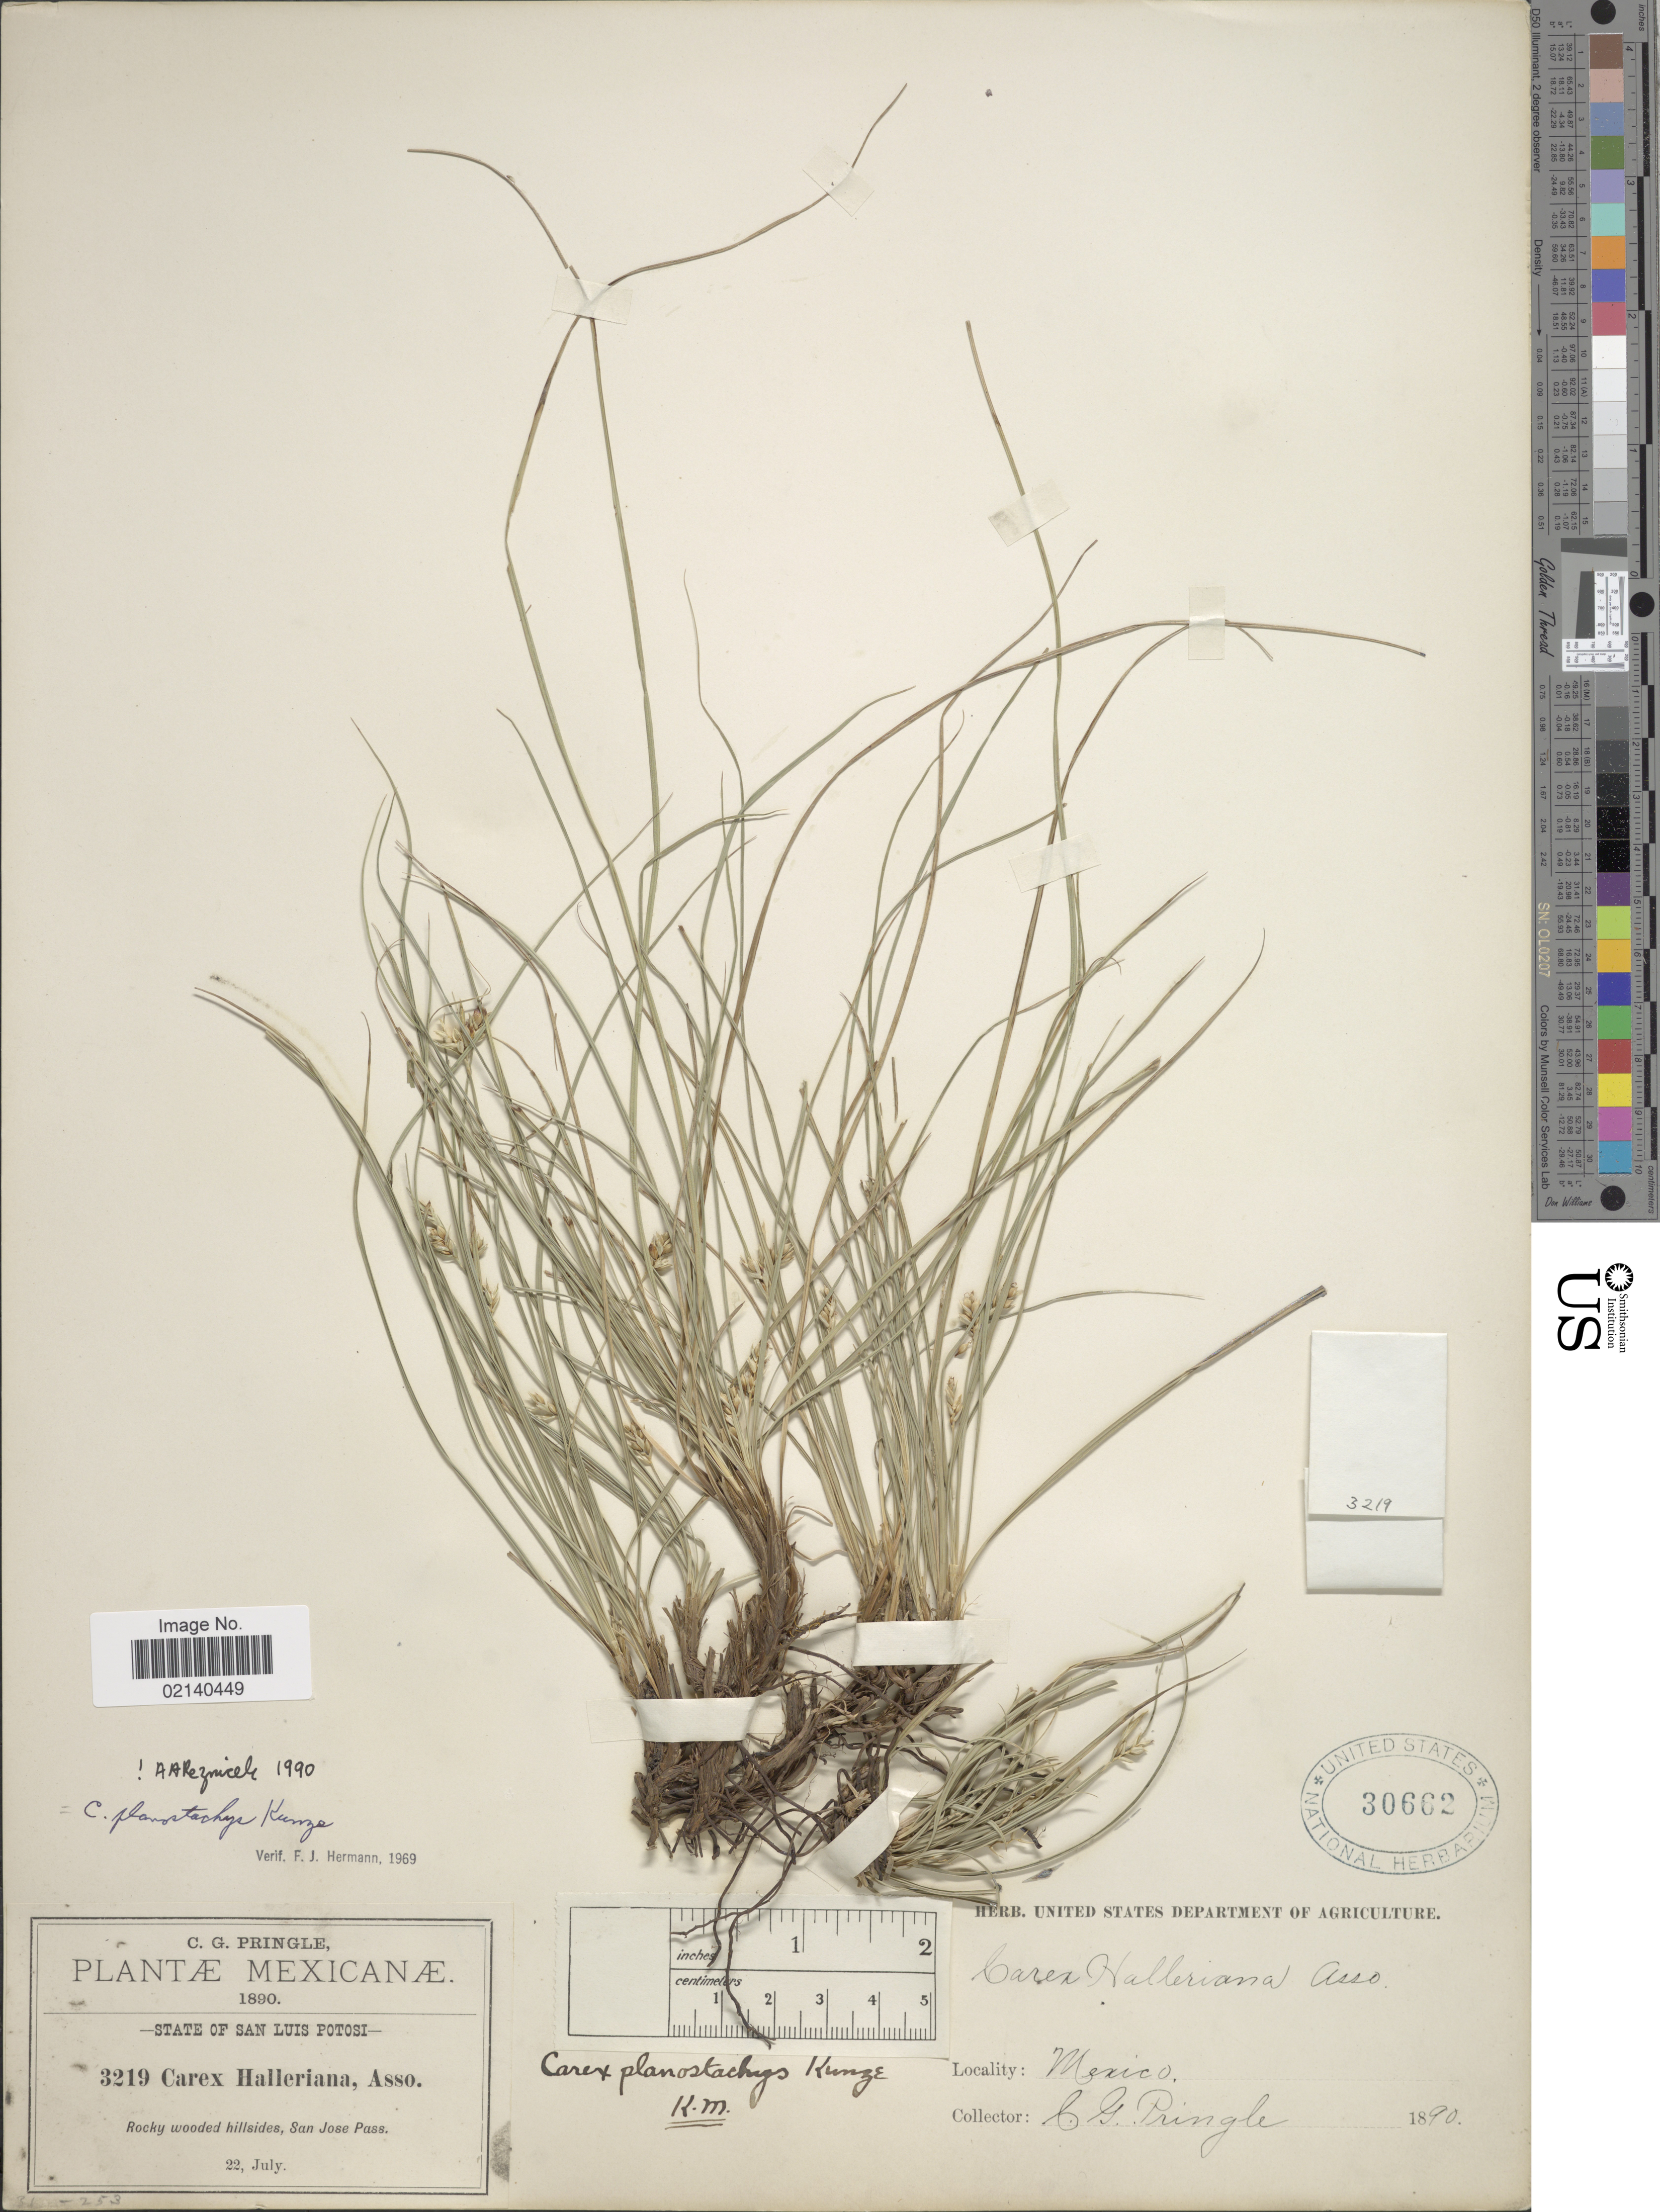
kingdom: Plantae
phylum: Tracheophyta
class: Liliopsida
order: Poales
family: Cyperaceae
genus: Carex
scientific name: Carex planostachys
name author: Kunze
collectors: C. G. Pringle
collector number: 3219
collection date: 1890-07-22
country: Mexico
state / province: San Luis Potosí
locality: Rocky wooded hillsides, San Jose Pass.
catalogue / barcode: US 30662